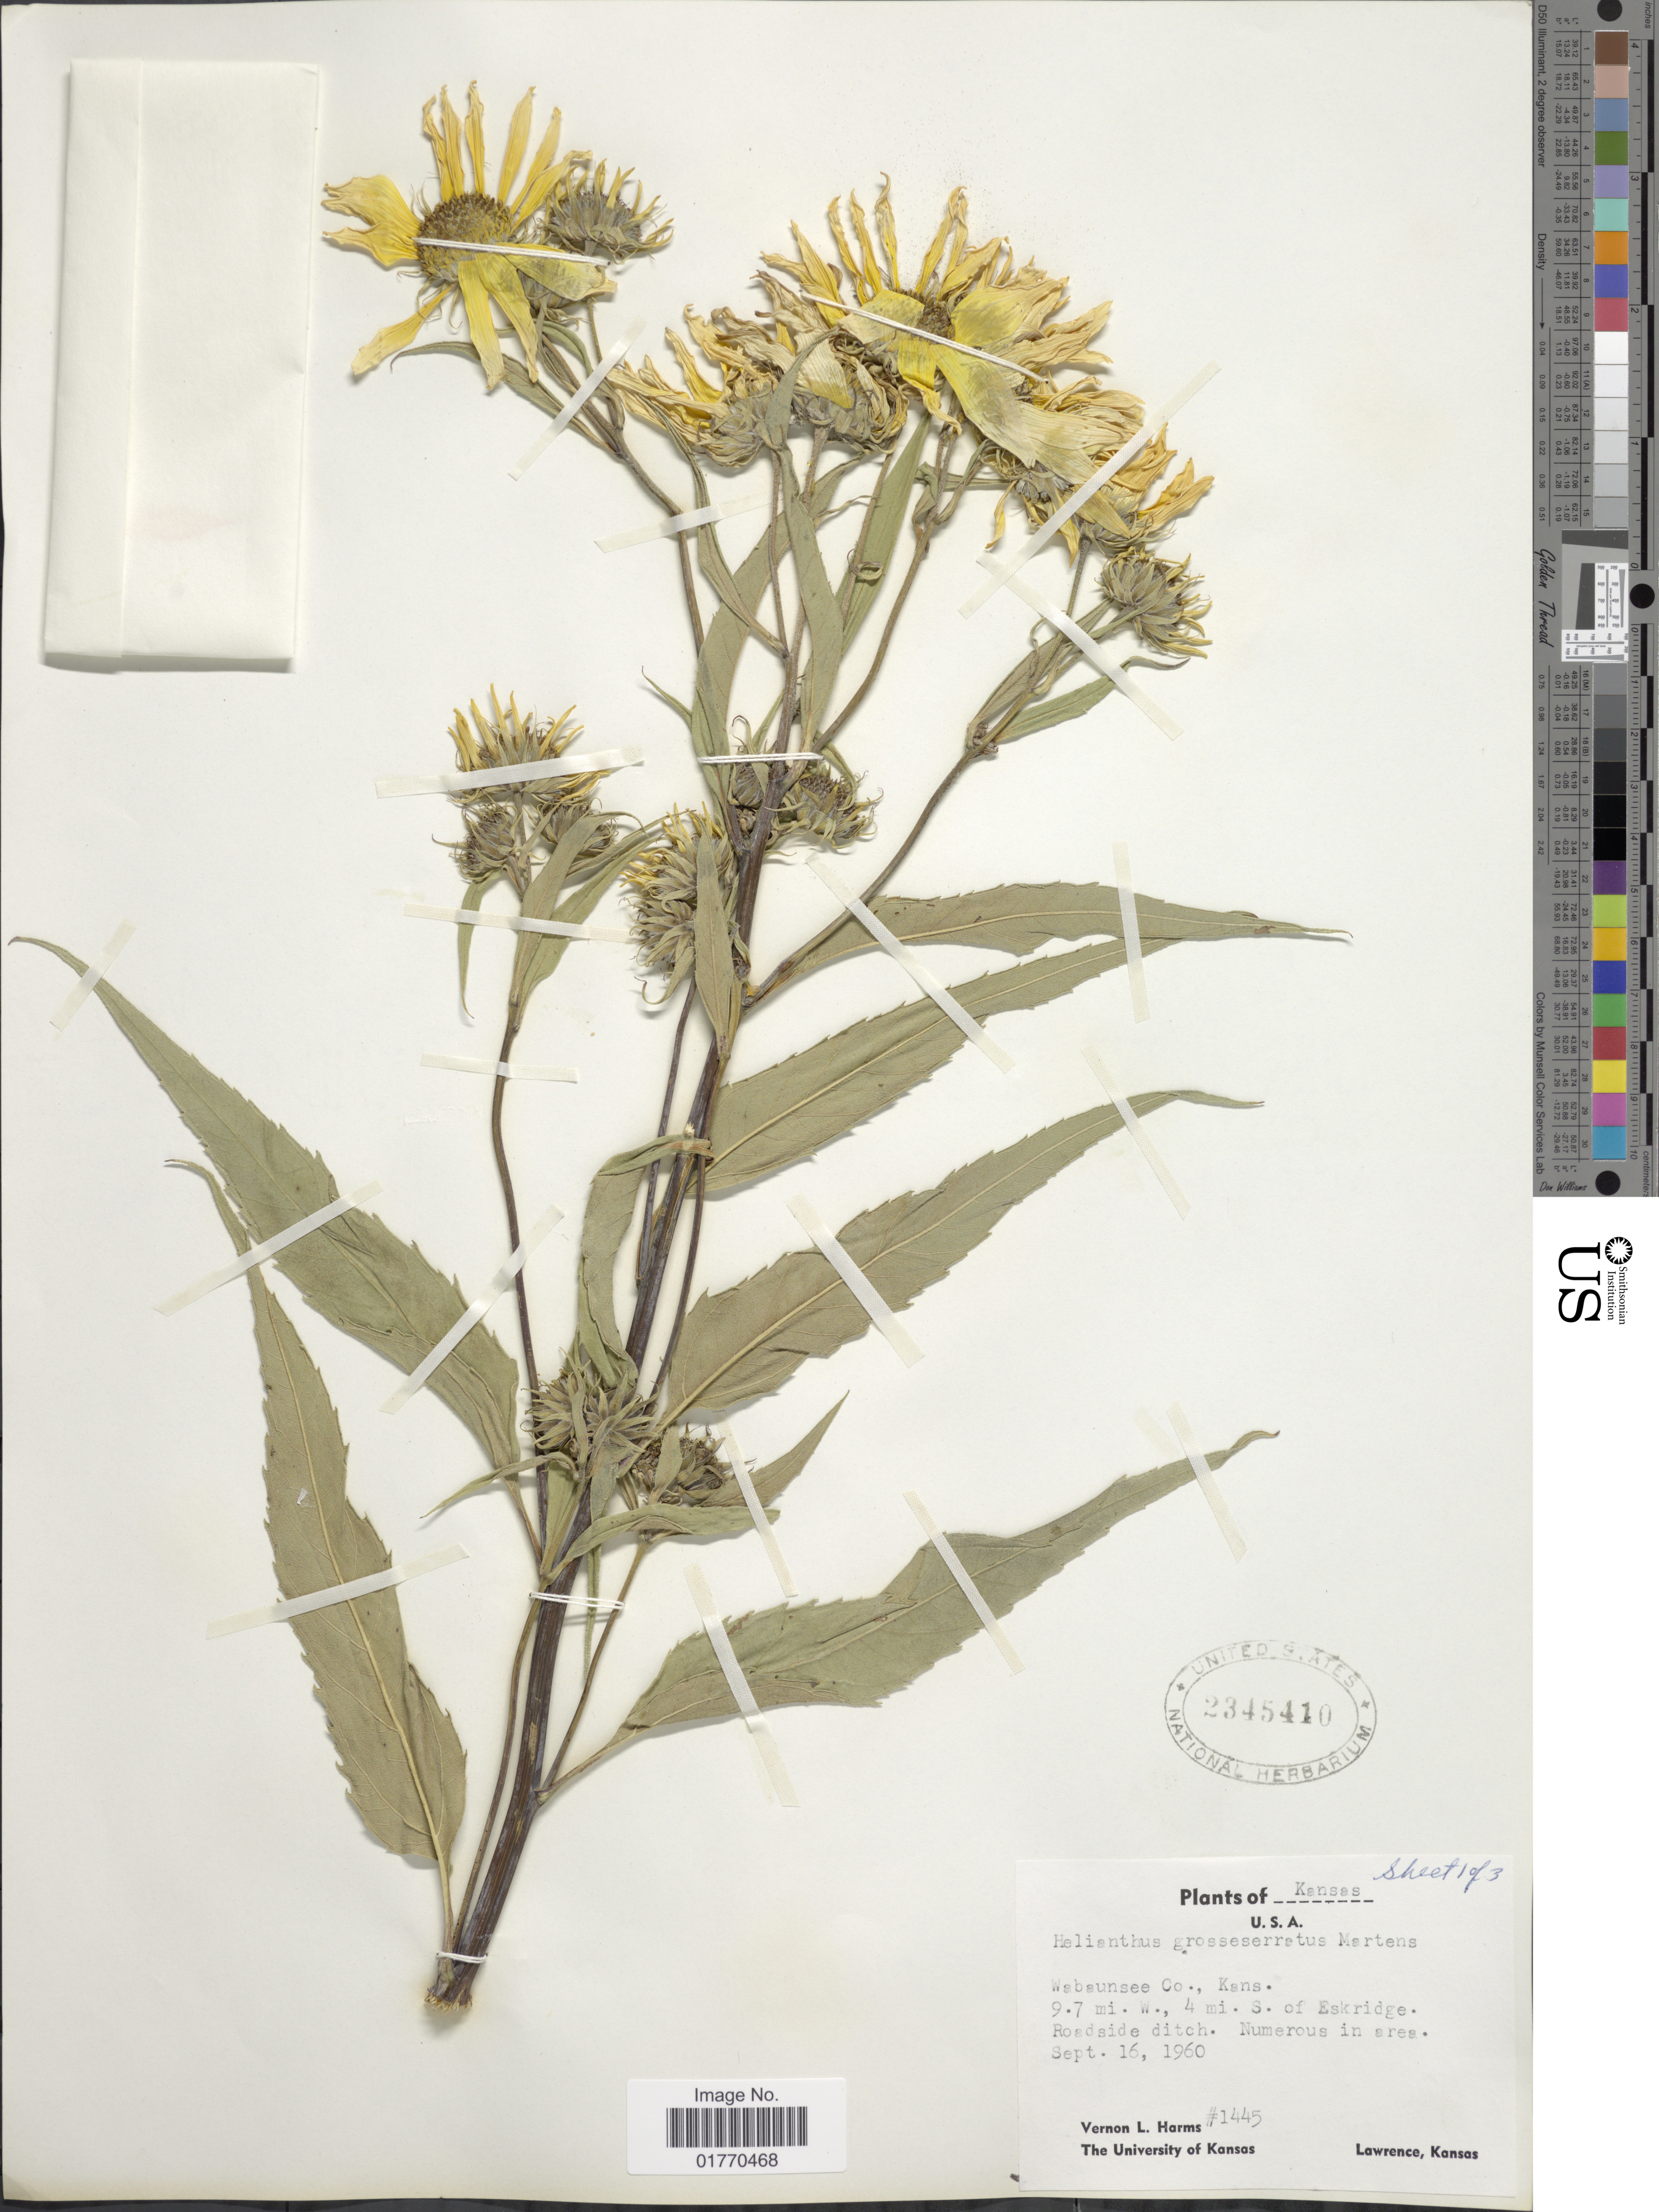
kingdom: Plantae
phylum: Tracheophyta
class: Magnoliopsida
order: Asterales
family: Asteraceae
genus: Helianthus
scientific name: Helianthus grosseserratus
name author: M. Martens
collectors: V. Harms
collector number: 1445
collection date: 1960-09-16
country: United States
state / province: Kansas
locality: Wabaunsee Co., Kans. 9.7 mi. W., 4 mi. S. of Eskridge, Roadside ditch, Lawrence, Kansas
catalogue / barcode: US 2345410